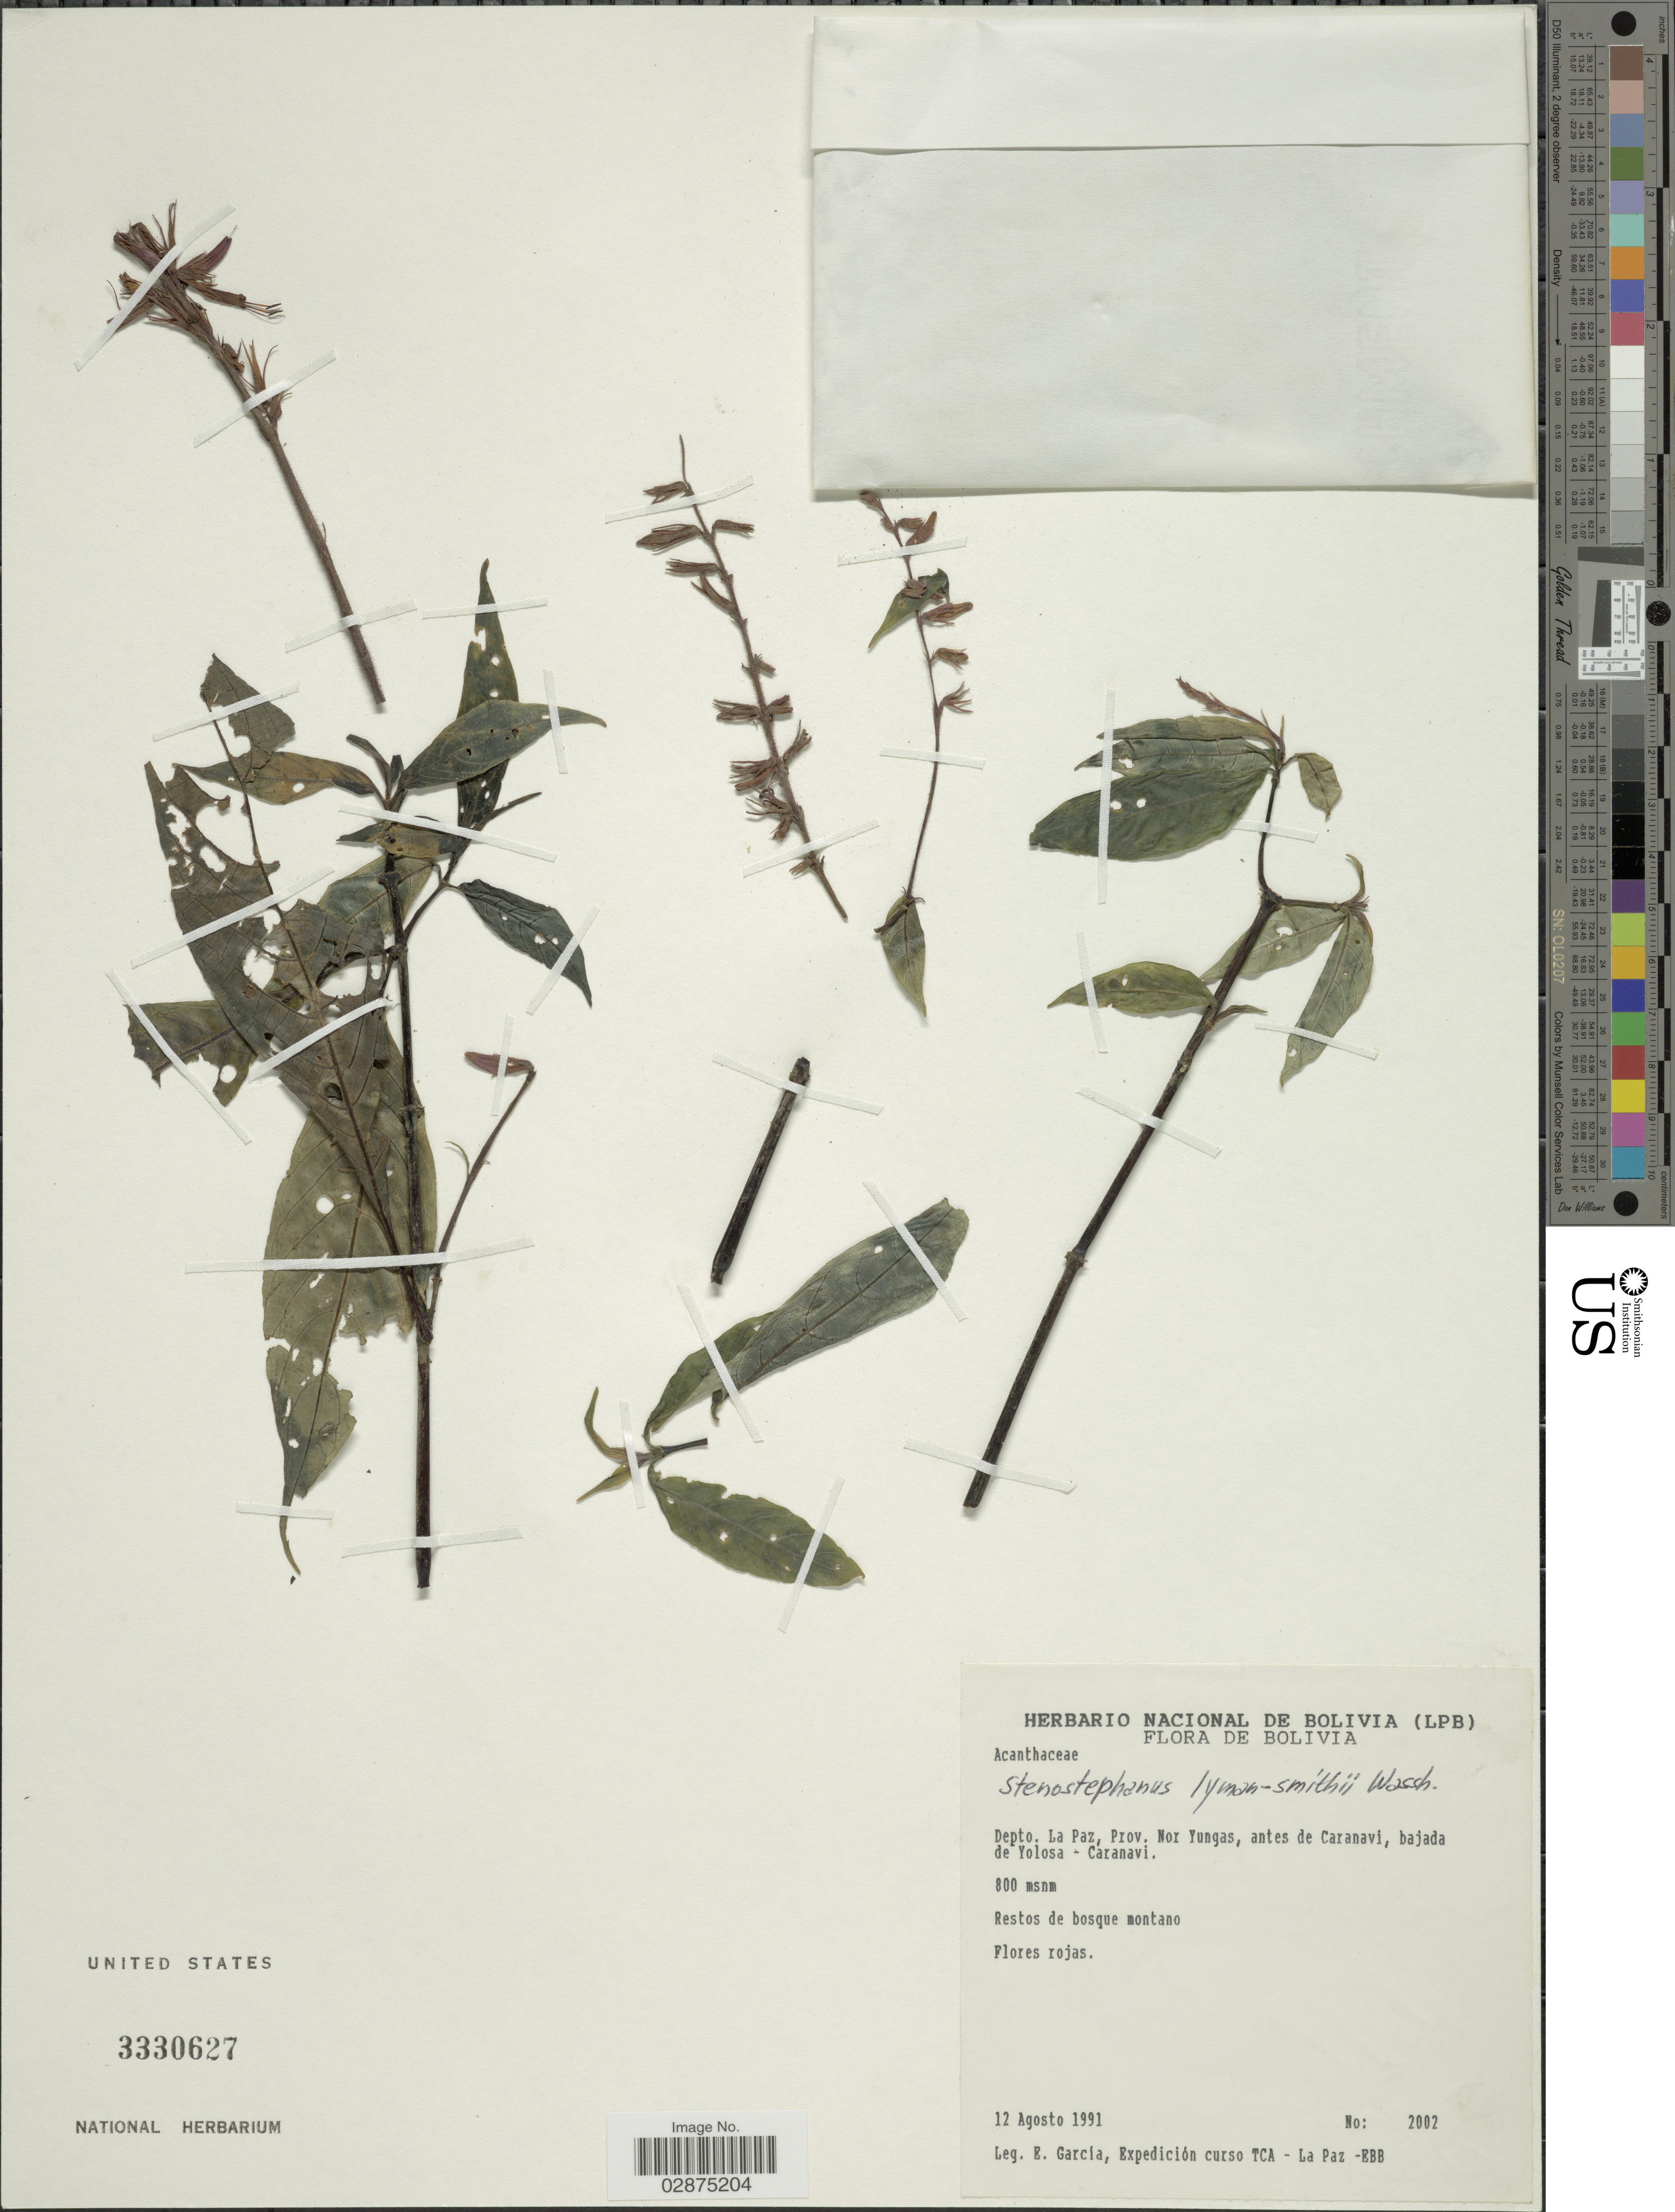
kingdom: Plantae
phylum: Tracheophyta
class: Magnoliopsida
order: Lamiales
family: Acanthaceae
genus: Stenostephanus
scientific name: Stenostephanus lyman-smithii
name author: Wassh.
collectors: E. Garcia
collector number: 2002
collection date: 1991-08-12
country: Bolivia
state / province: La Paz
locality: Depto. La Paz, Prov. Nor Yungas, antes de Caranavi, bajada de Yolosa - Caranavi.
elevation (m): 800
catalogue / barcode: US 3330627